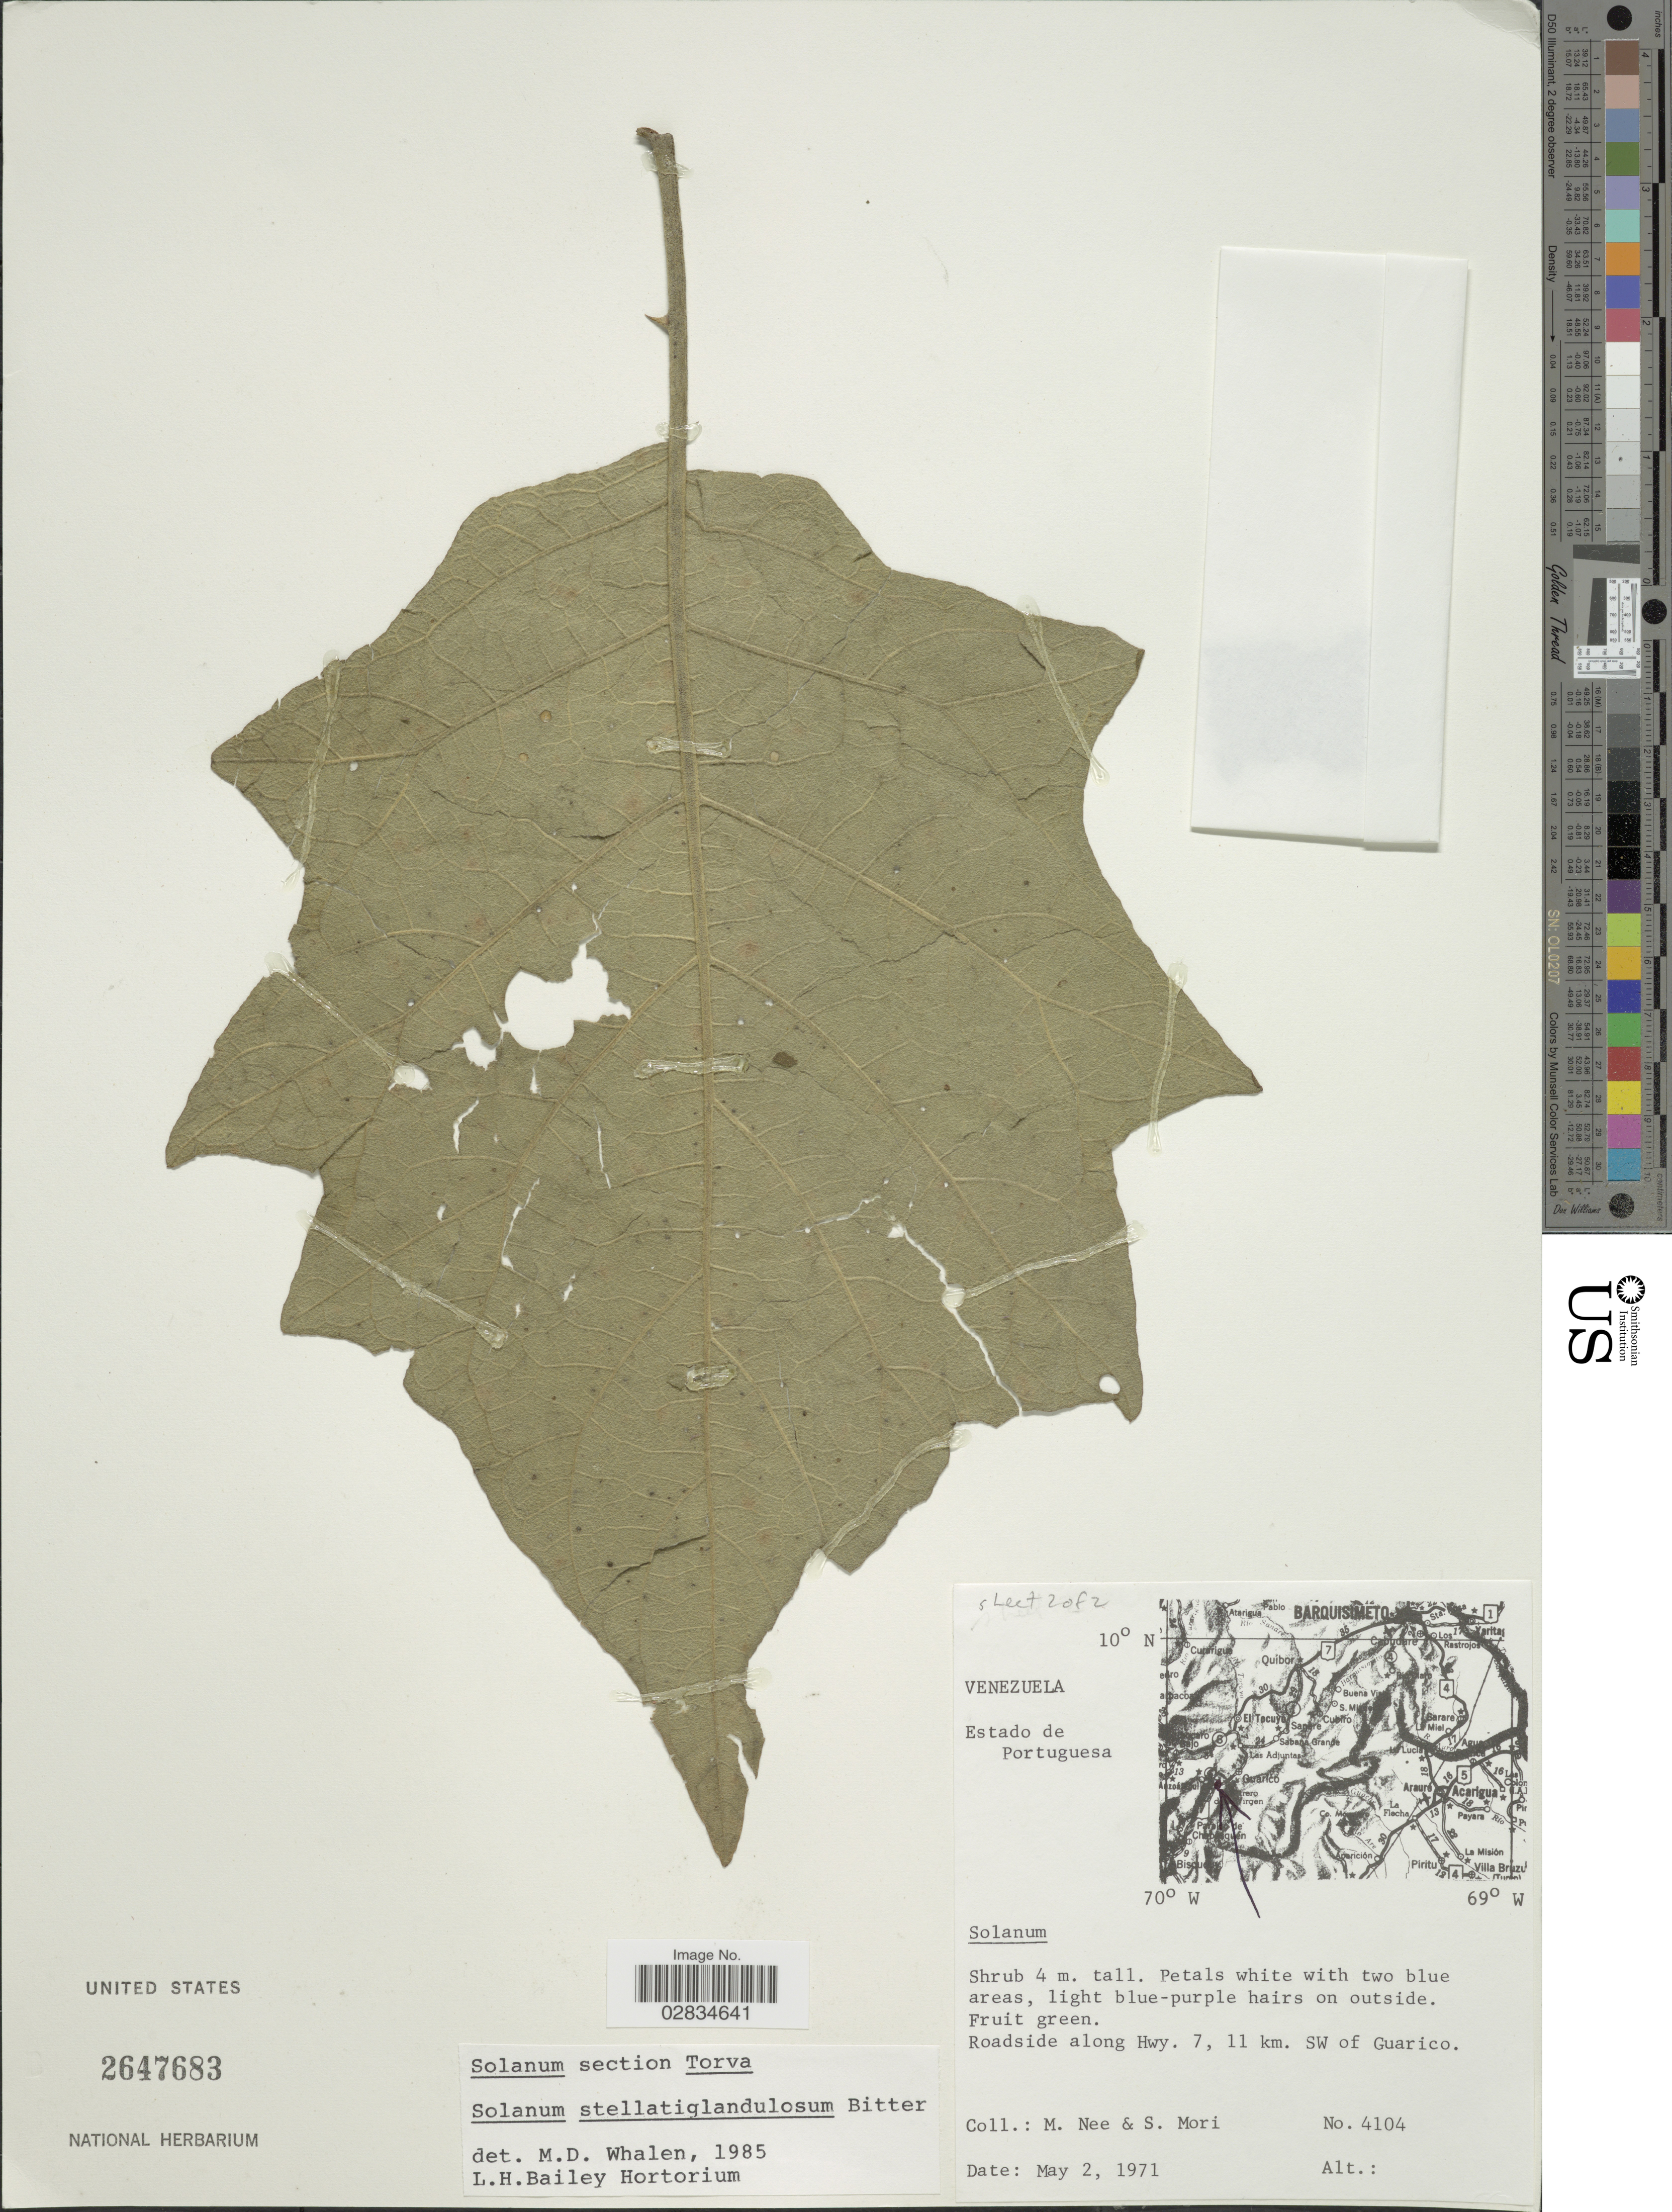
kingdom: Plantae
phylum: Tracheophyta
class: Magnoliopsida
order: Solanales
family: Solanaceae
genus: Solanum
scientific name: Solanum stellatiglandulosum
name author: Bitter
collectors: M. Nee & S. Mori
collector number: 4104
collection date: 1971-05-02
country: Venezuela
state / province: Portuguesa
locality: Roadside along Hwy. 7, 11 km. SW of Guarico.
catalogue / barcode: US 2647683